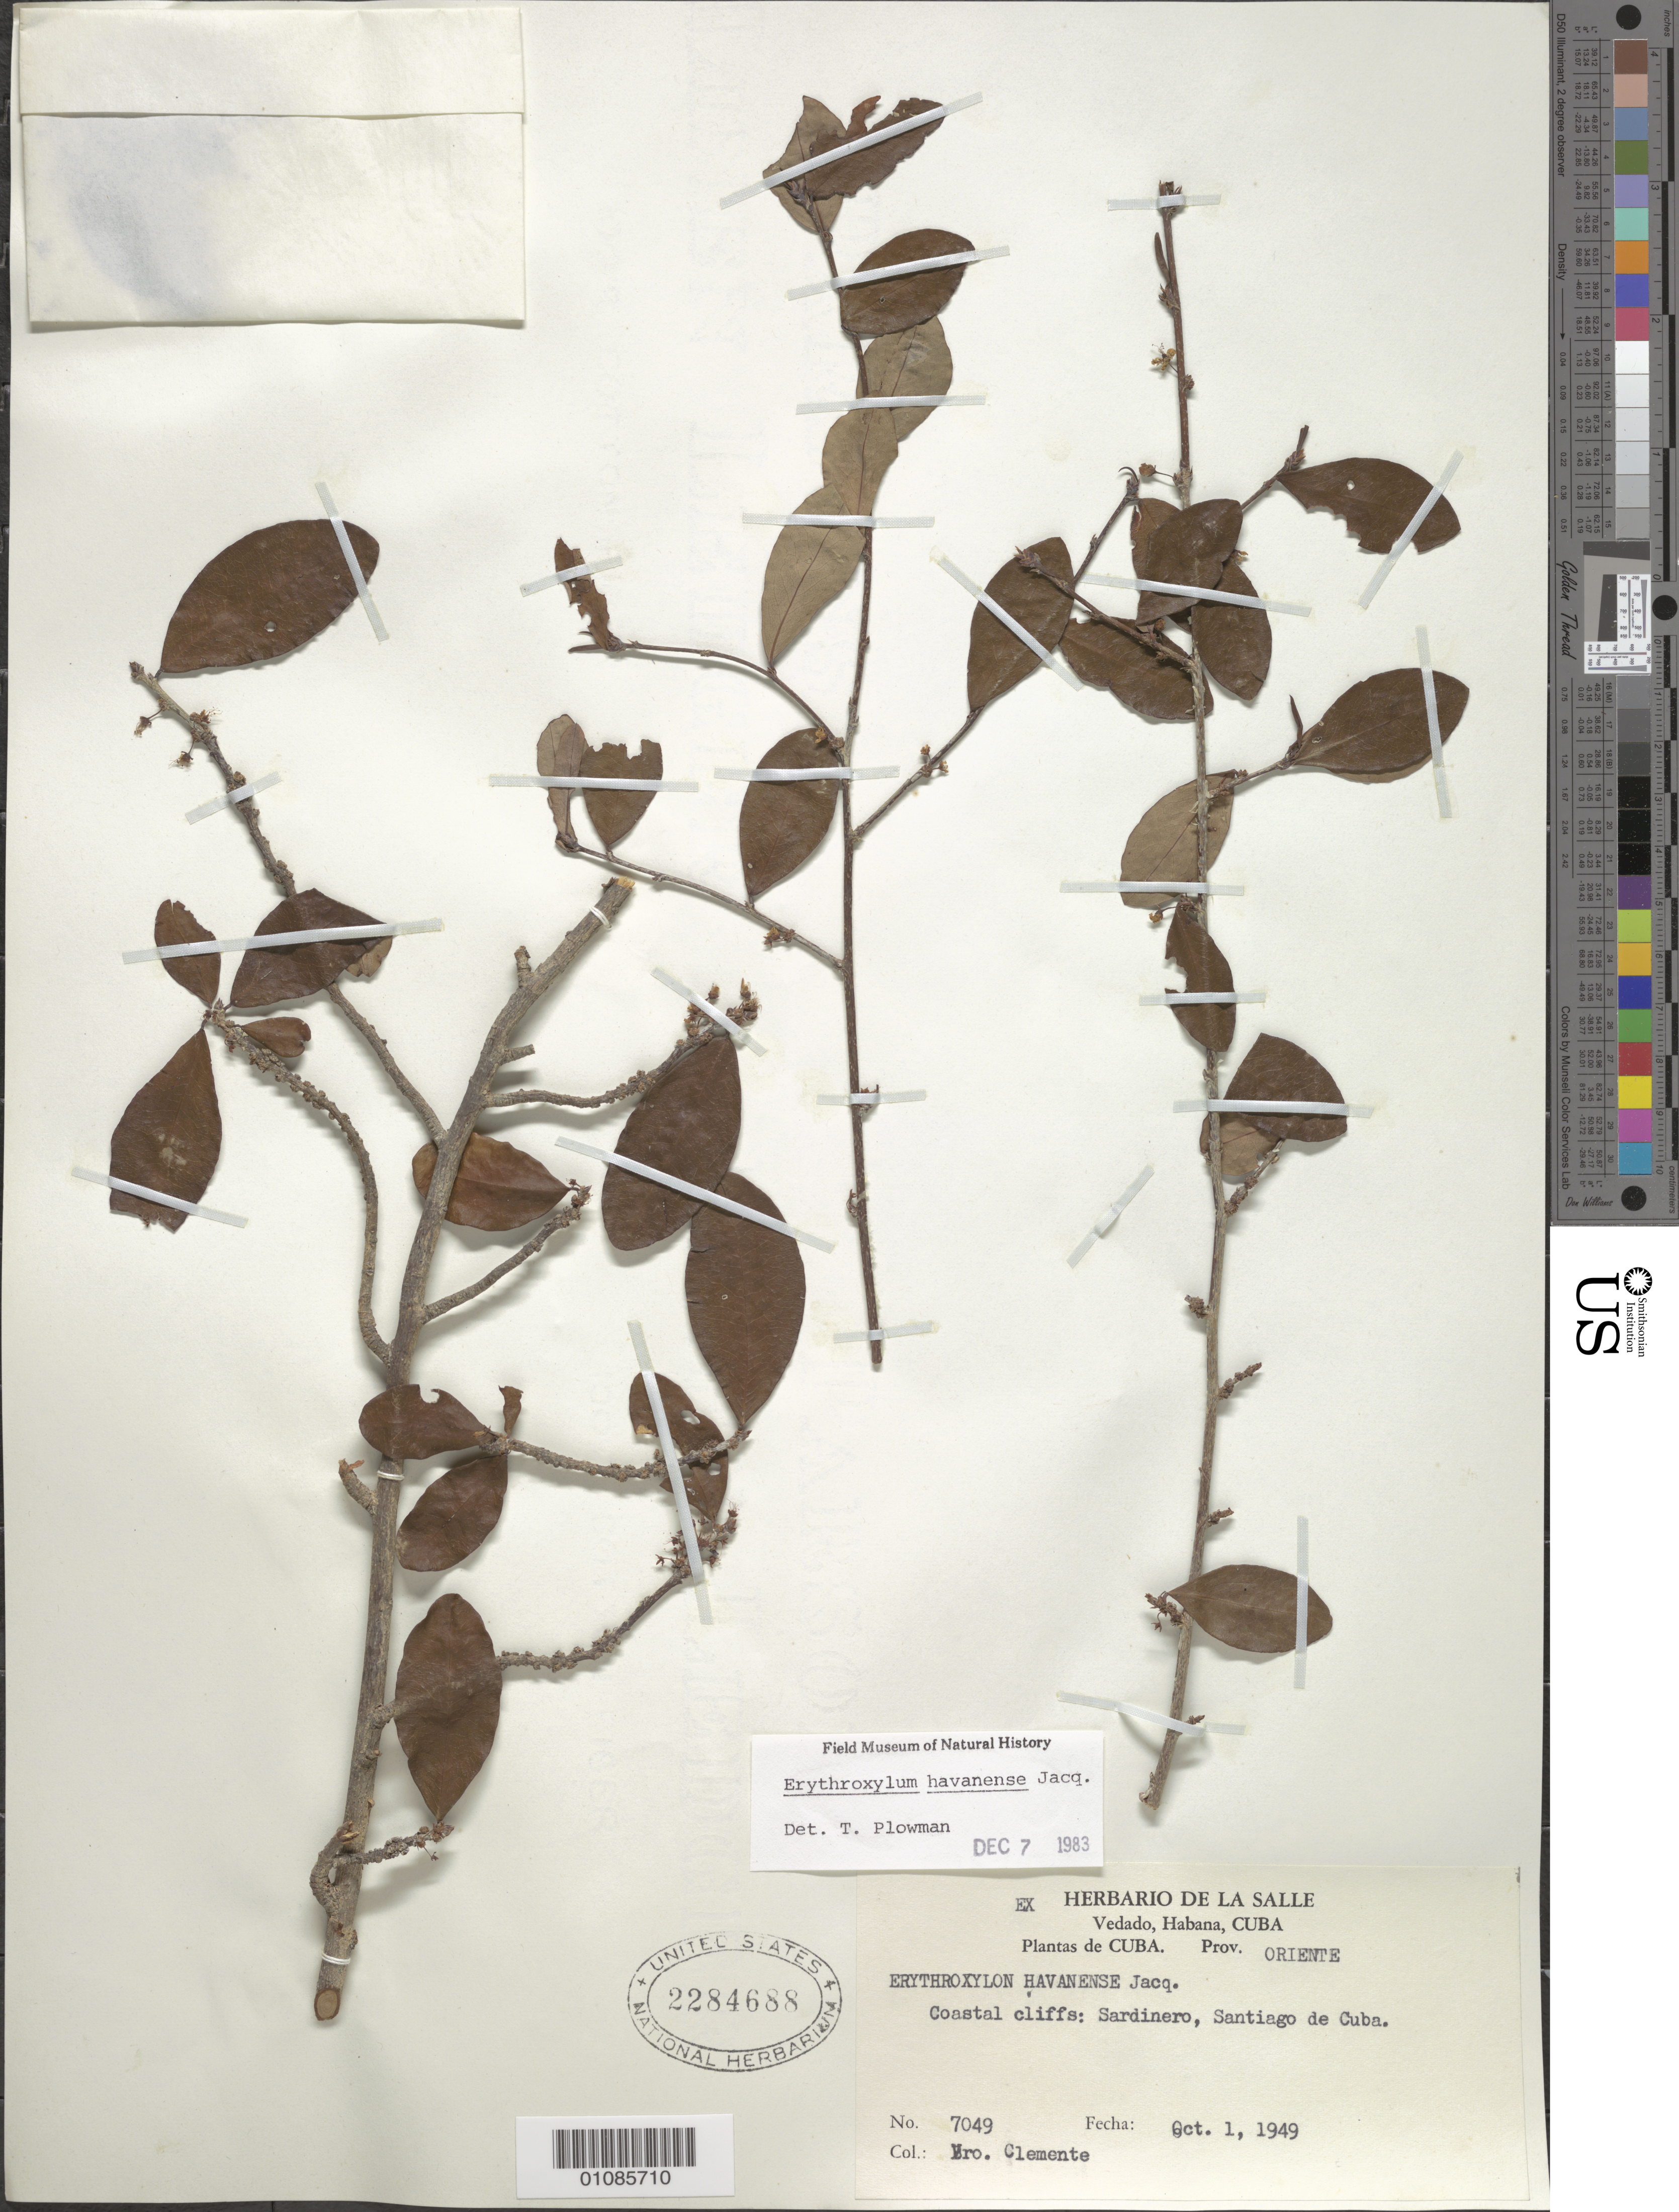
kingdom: Plantae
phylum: Tracheophyta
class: Magnoliopsida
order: Malpighiales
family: Erythroxylaceae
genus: Erythroxylum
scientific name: Erythroxylum havanense var. havanense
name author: Jacq.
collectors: Bro. Clemente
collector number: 7049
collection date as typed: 01 Oct 1949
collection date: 1949-10-01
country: Cuba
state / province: Oriente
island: Cuba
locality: Sadrdinero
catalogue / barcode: US 2284668